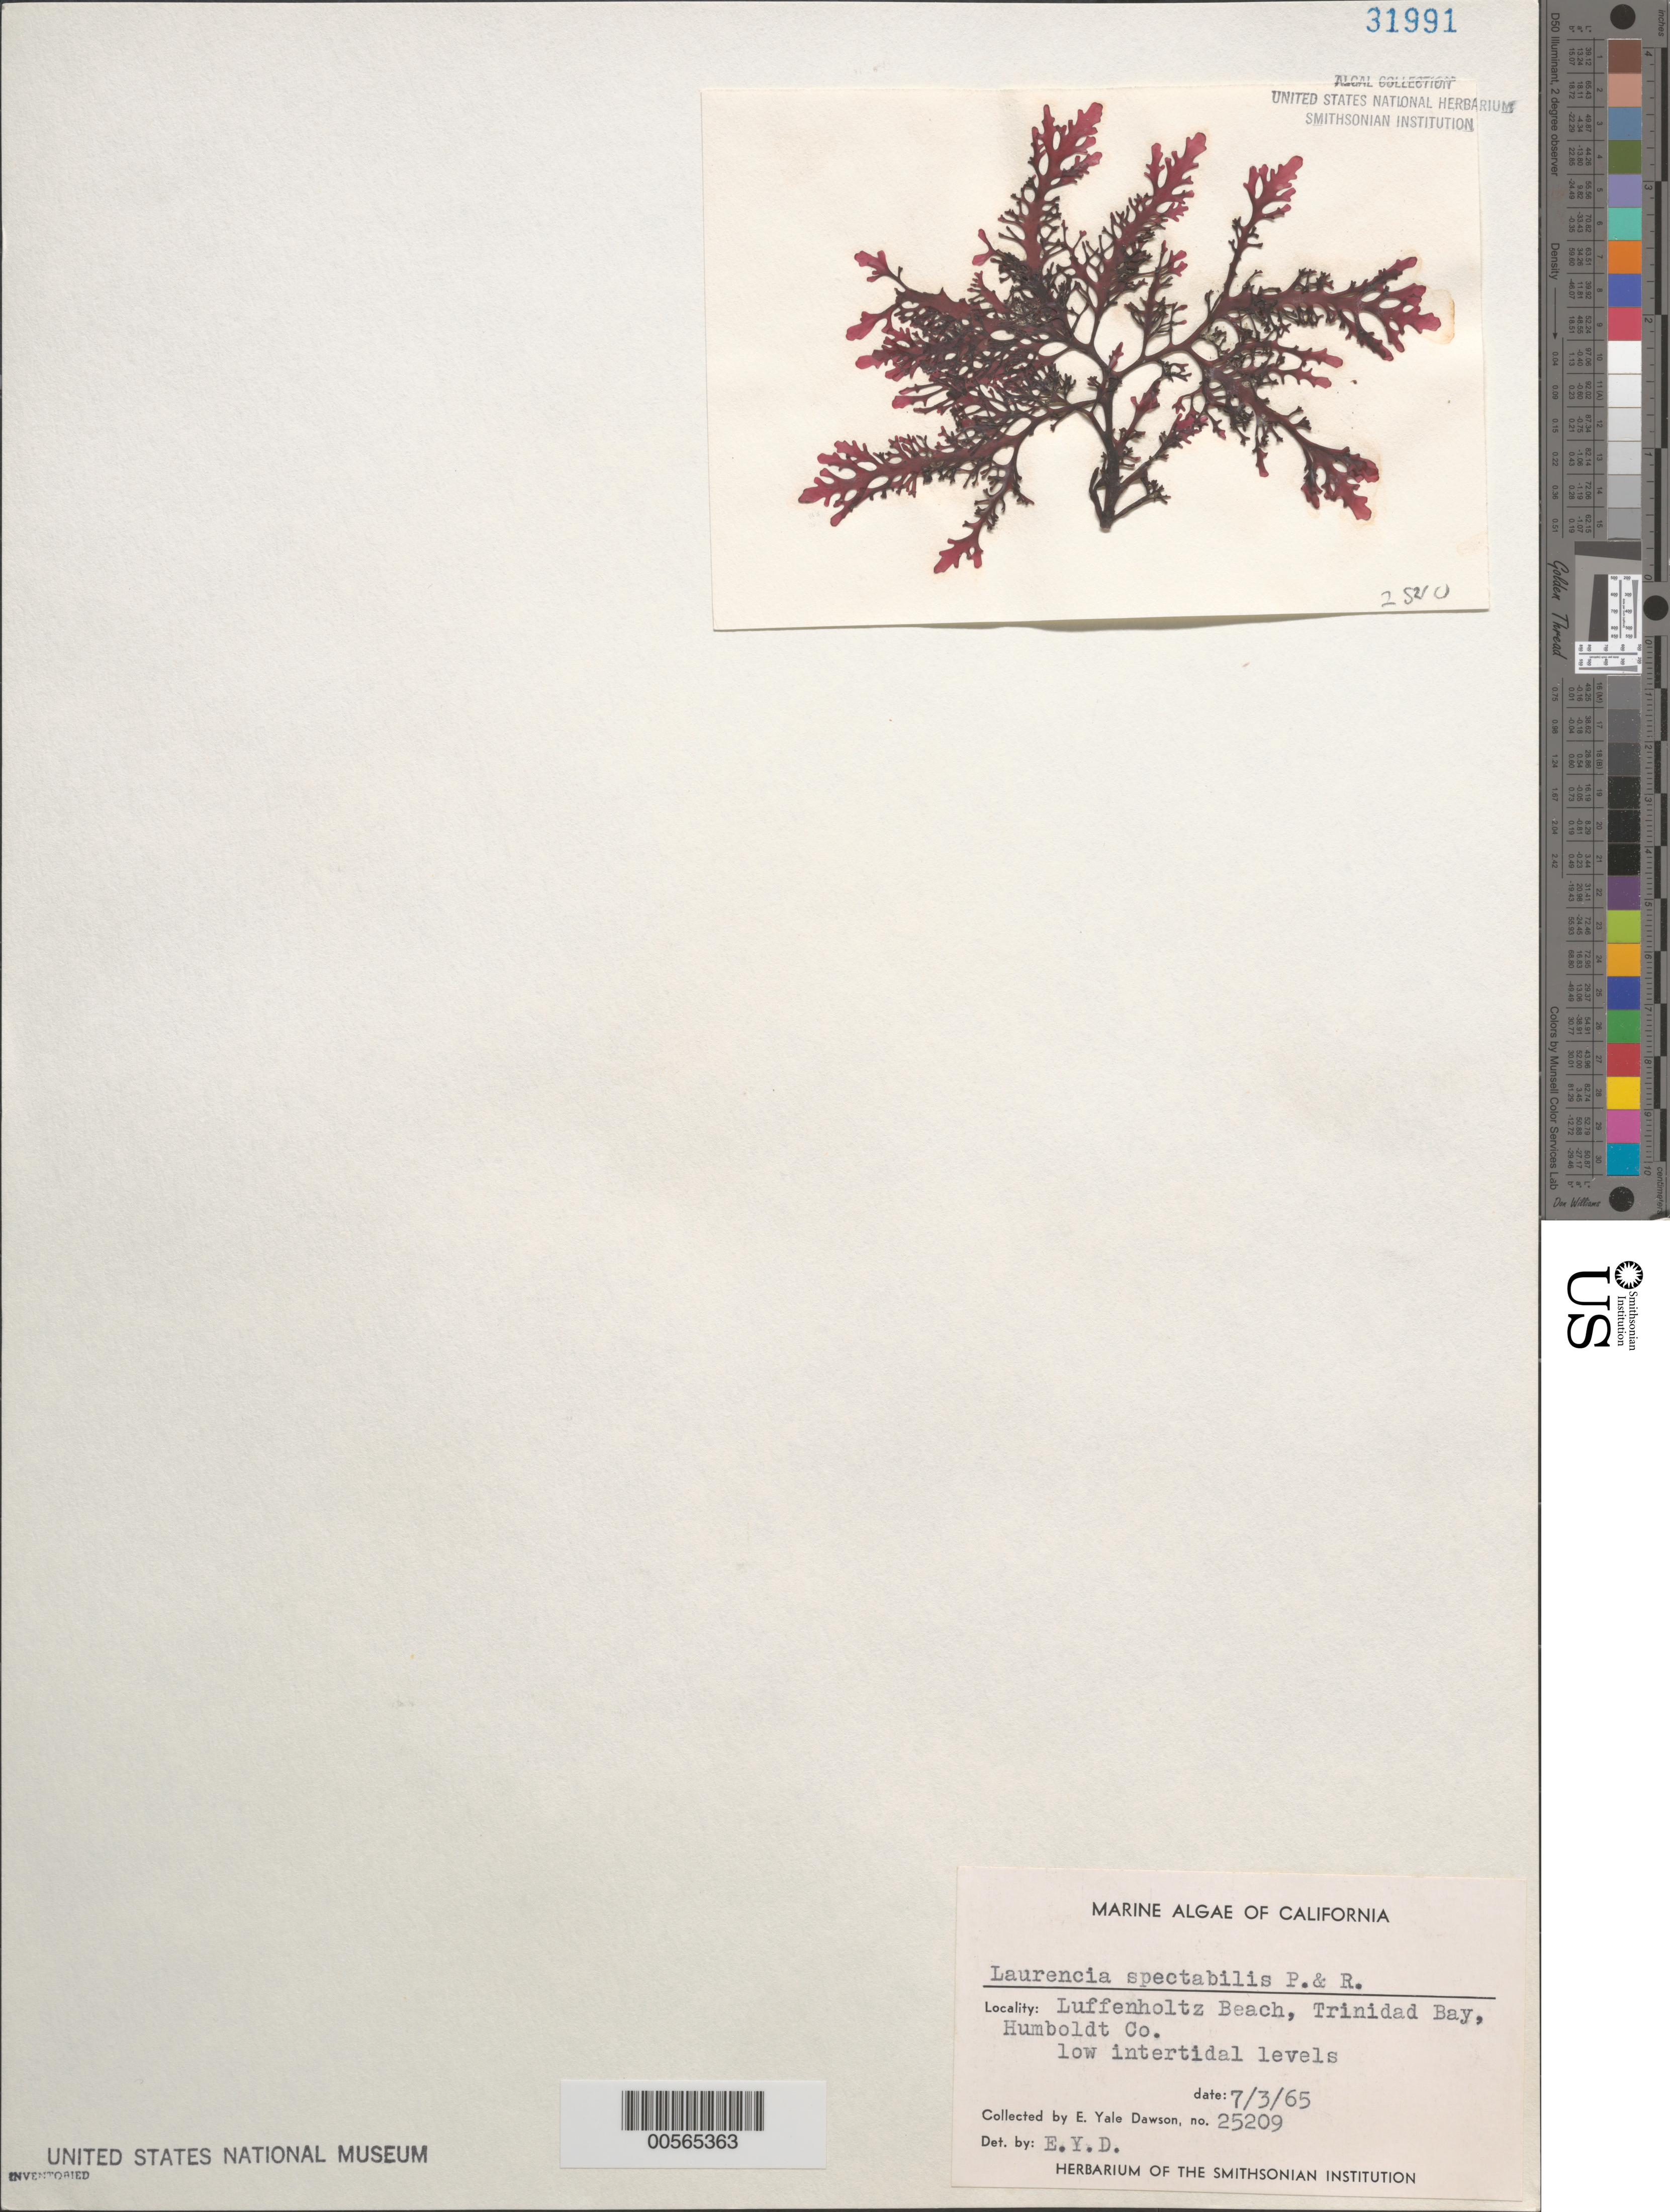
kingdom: Plantae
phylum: Rhodophyta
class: Florideophyceae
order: Ceramiales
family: Rhodomelaceae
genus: Osmundea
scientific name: Osmundea spectabilis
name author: (Postels & Rupr.) K.W. Nam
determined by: Algae name updating Project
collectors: E. Y. Dawson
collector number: EYD 25209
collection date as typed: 03 Jul 1965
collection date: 1965-07-03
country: United States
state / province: California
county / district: Humboldt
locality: Luffenholtz Beach, Trinidad Bay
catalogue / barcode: US 31991